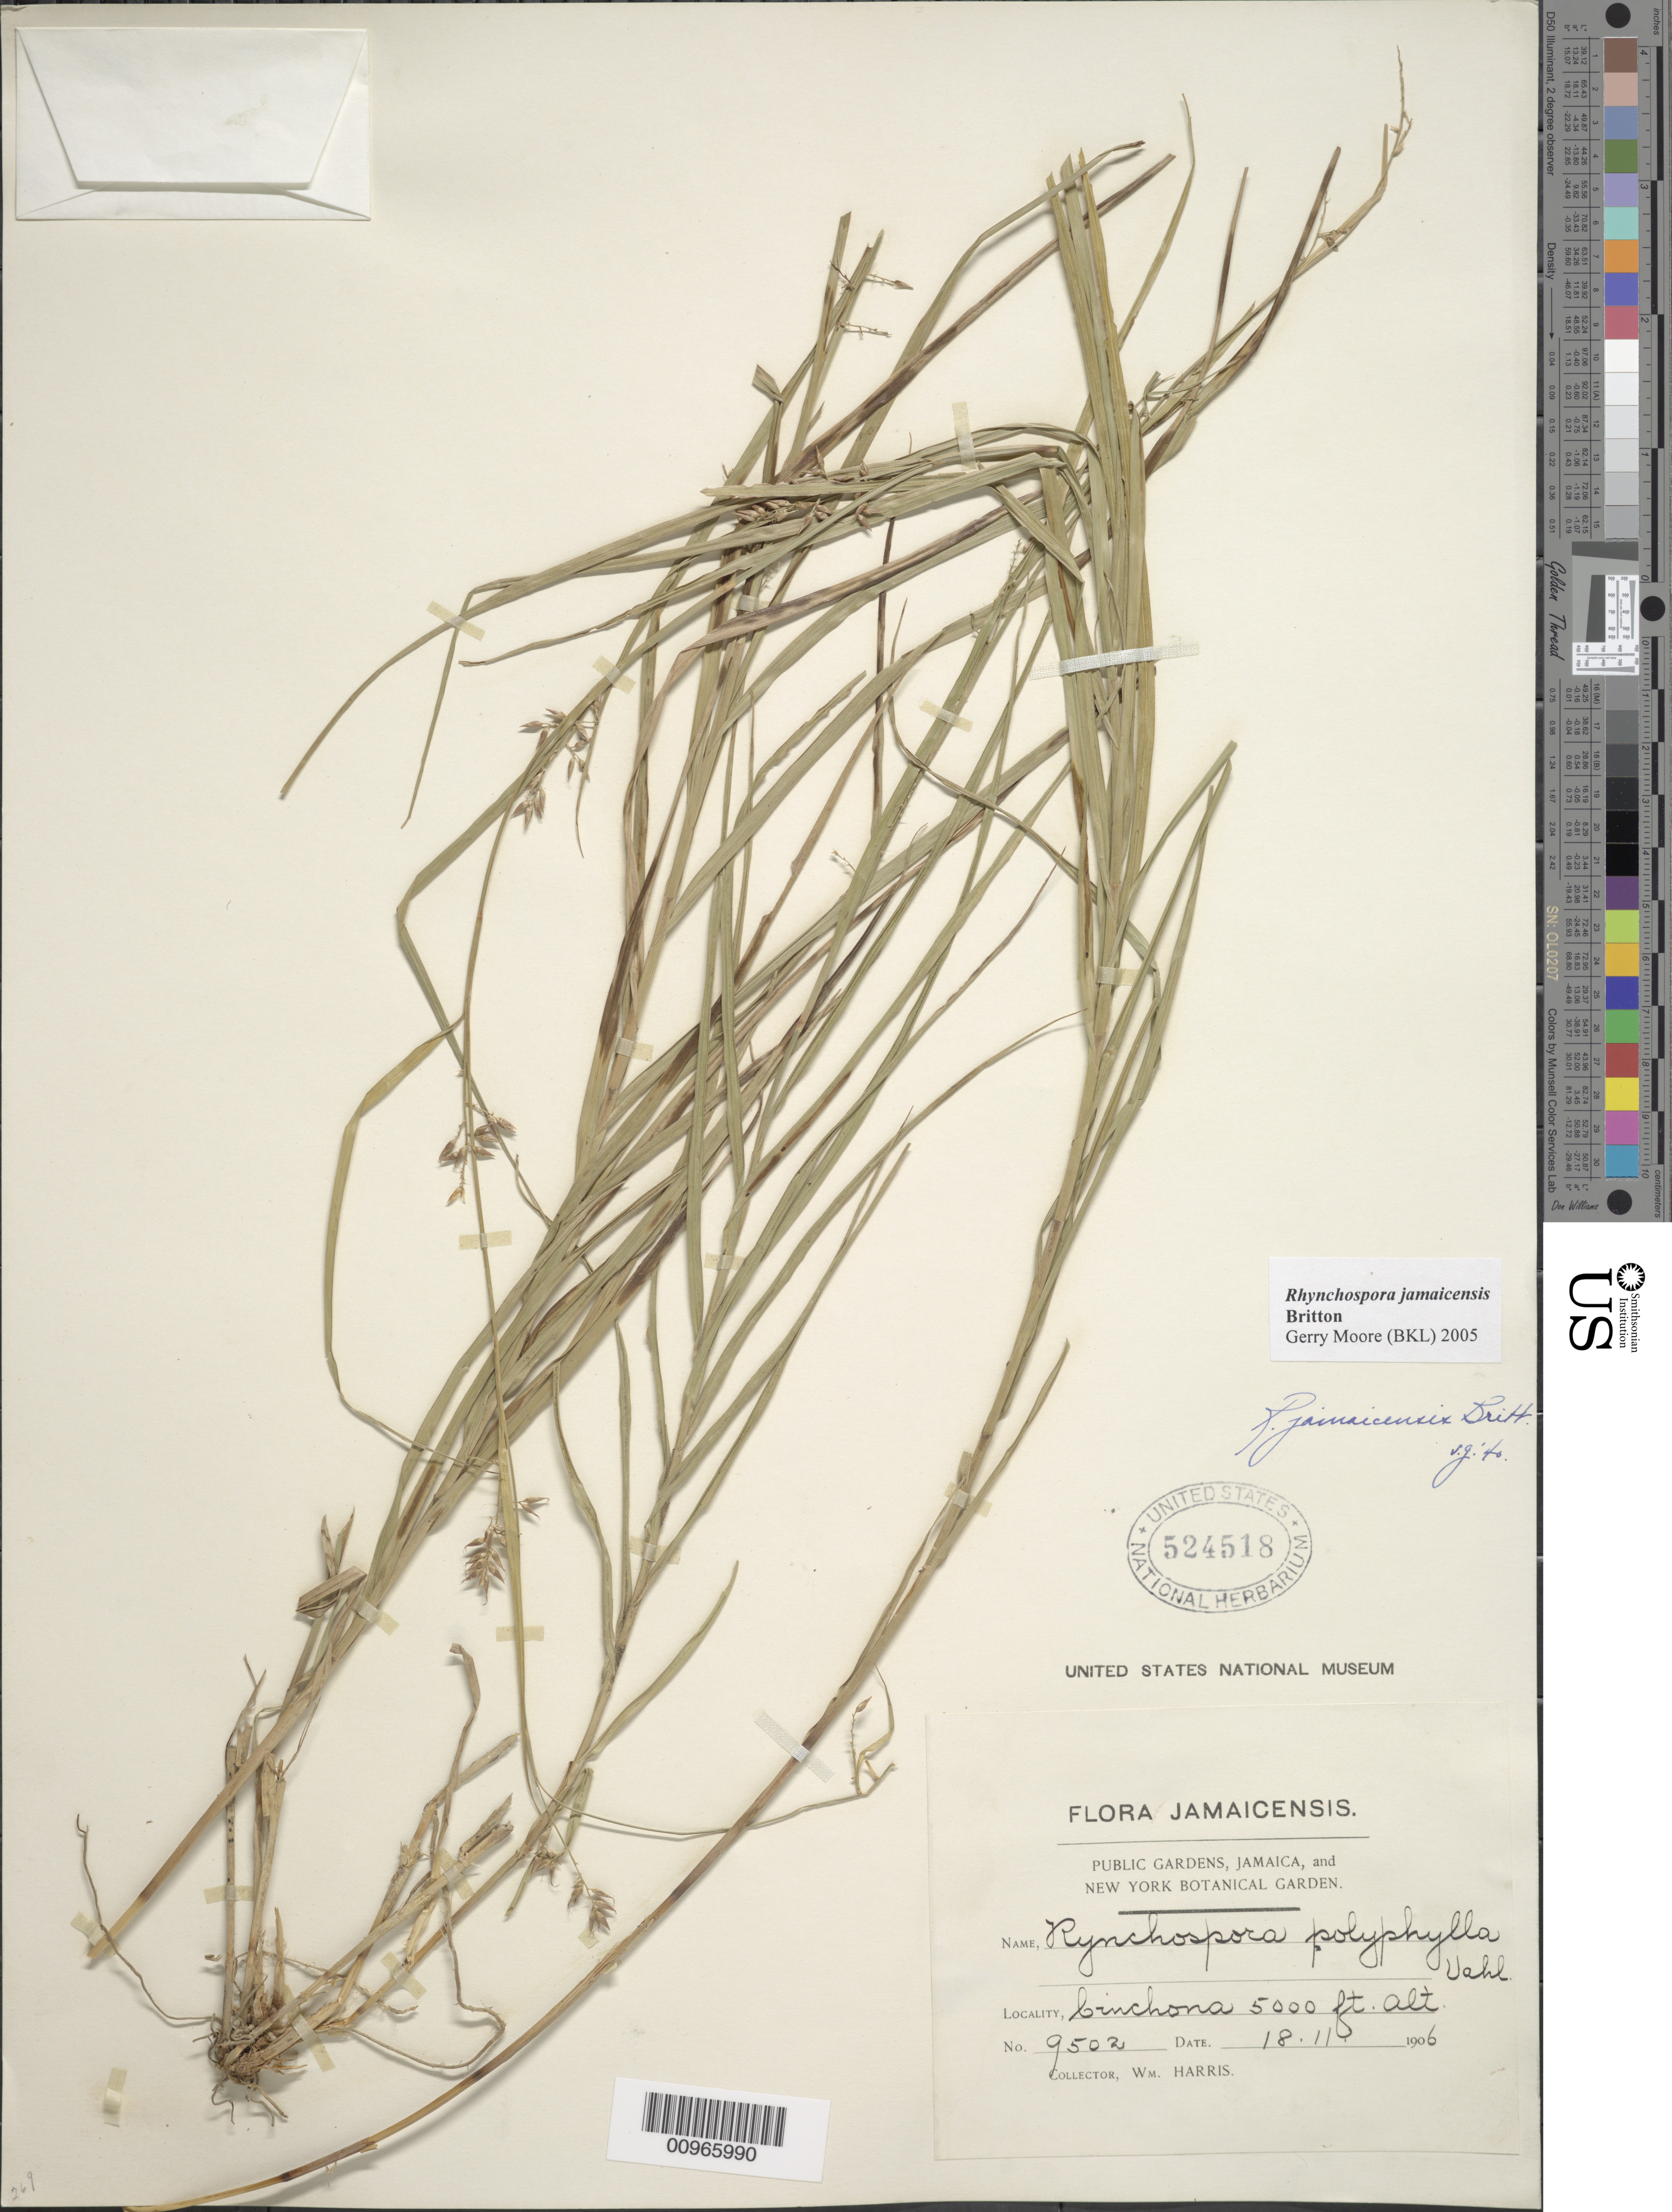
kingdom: Plantae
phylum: Tracheophyta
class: Liliopsida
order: Poales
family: Cyperaceae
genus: Rhynchospora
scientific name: Rhynchospora jamaicensis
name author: Britton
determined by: Moore, G.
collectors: W. H. Harris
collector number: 9502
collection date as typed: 18 Nov 1906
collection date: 1906-11-18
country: Jamaica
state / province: Saint Andrew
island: Jamaica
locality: Cinchona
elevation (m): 1524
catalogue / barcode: US 524518